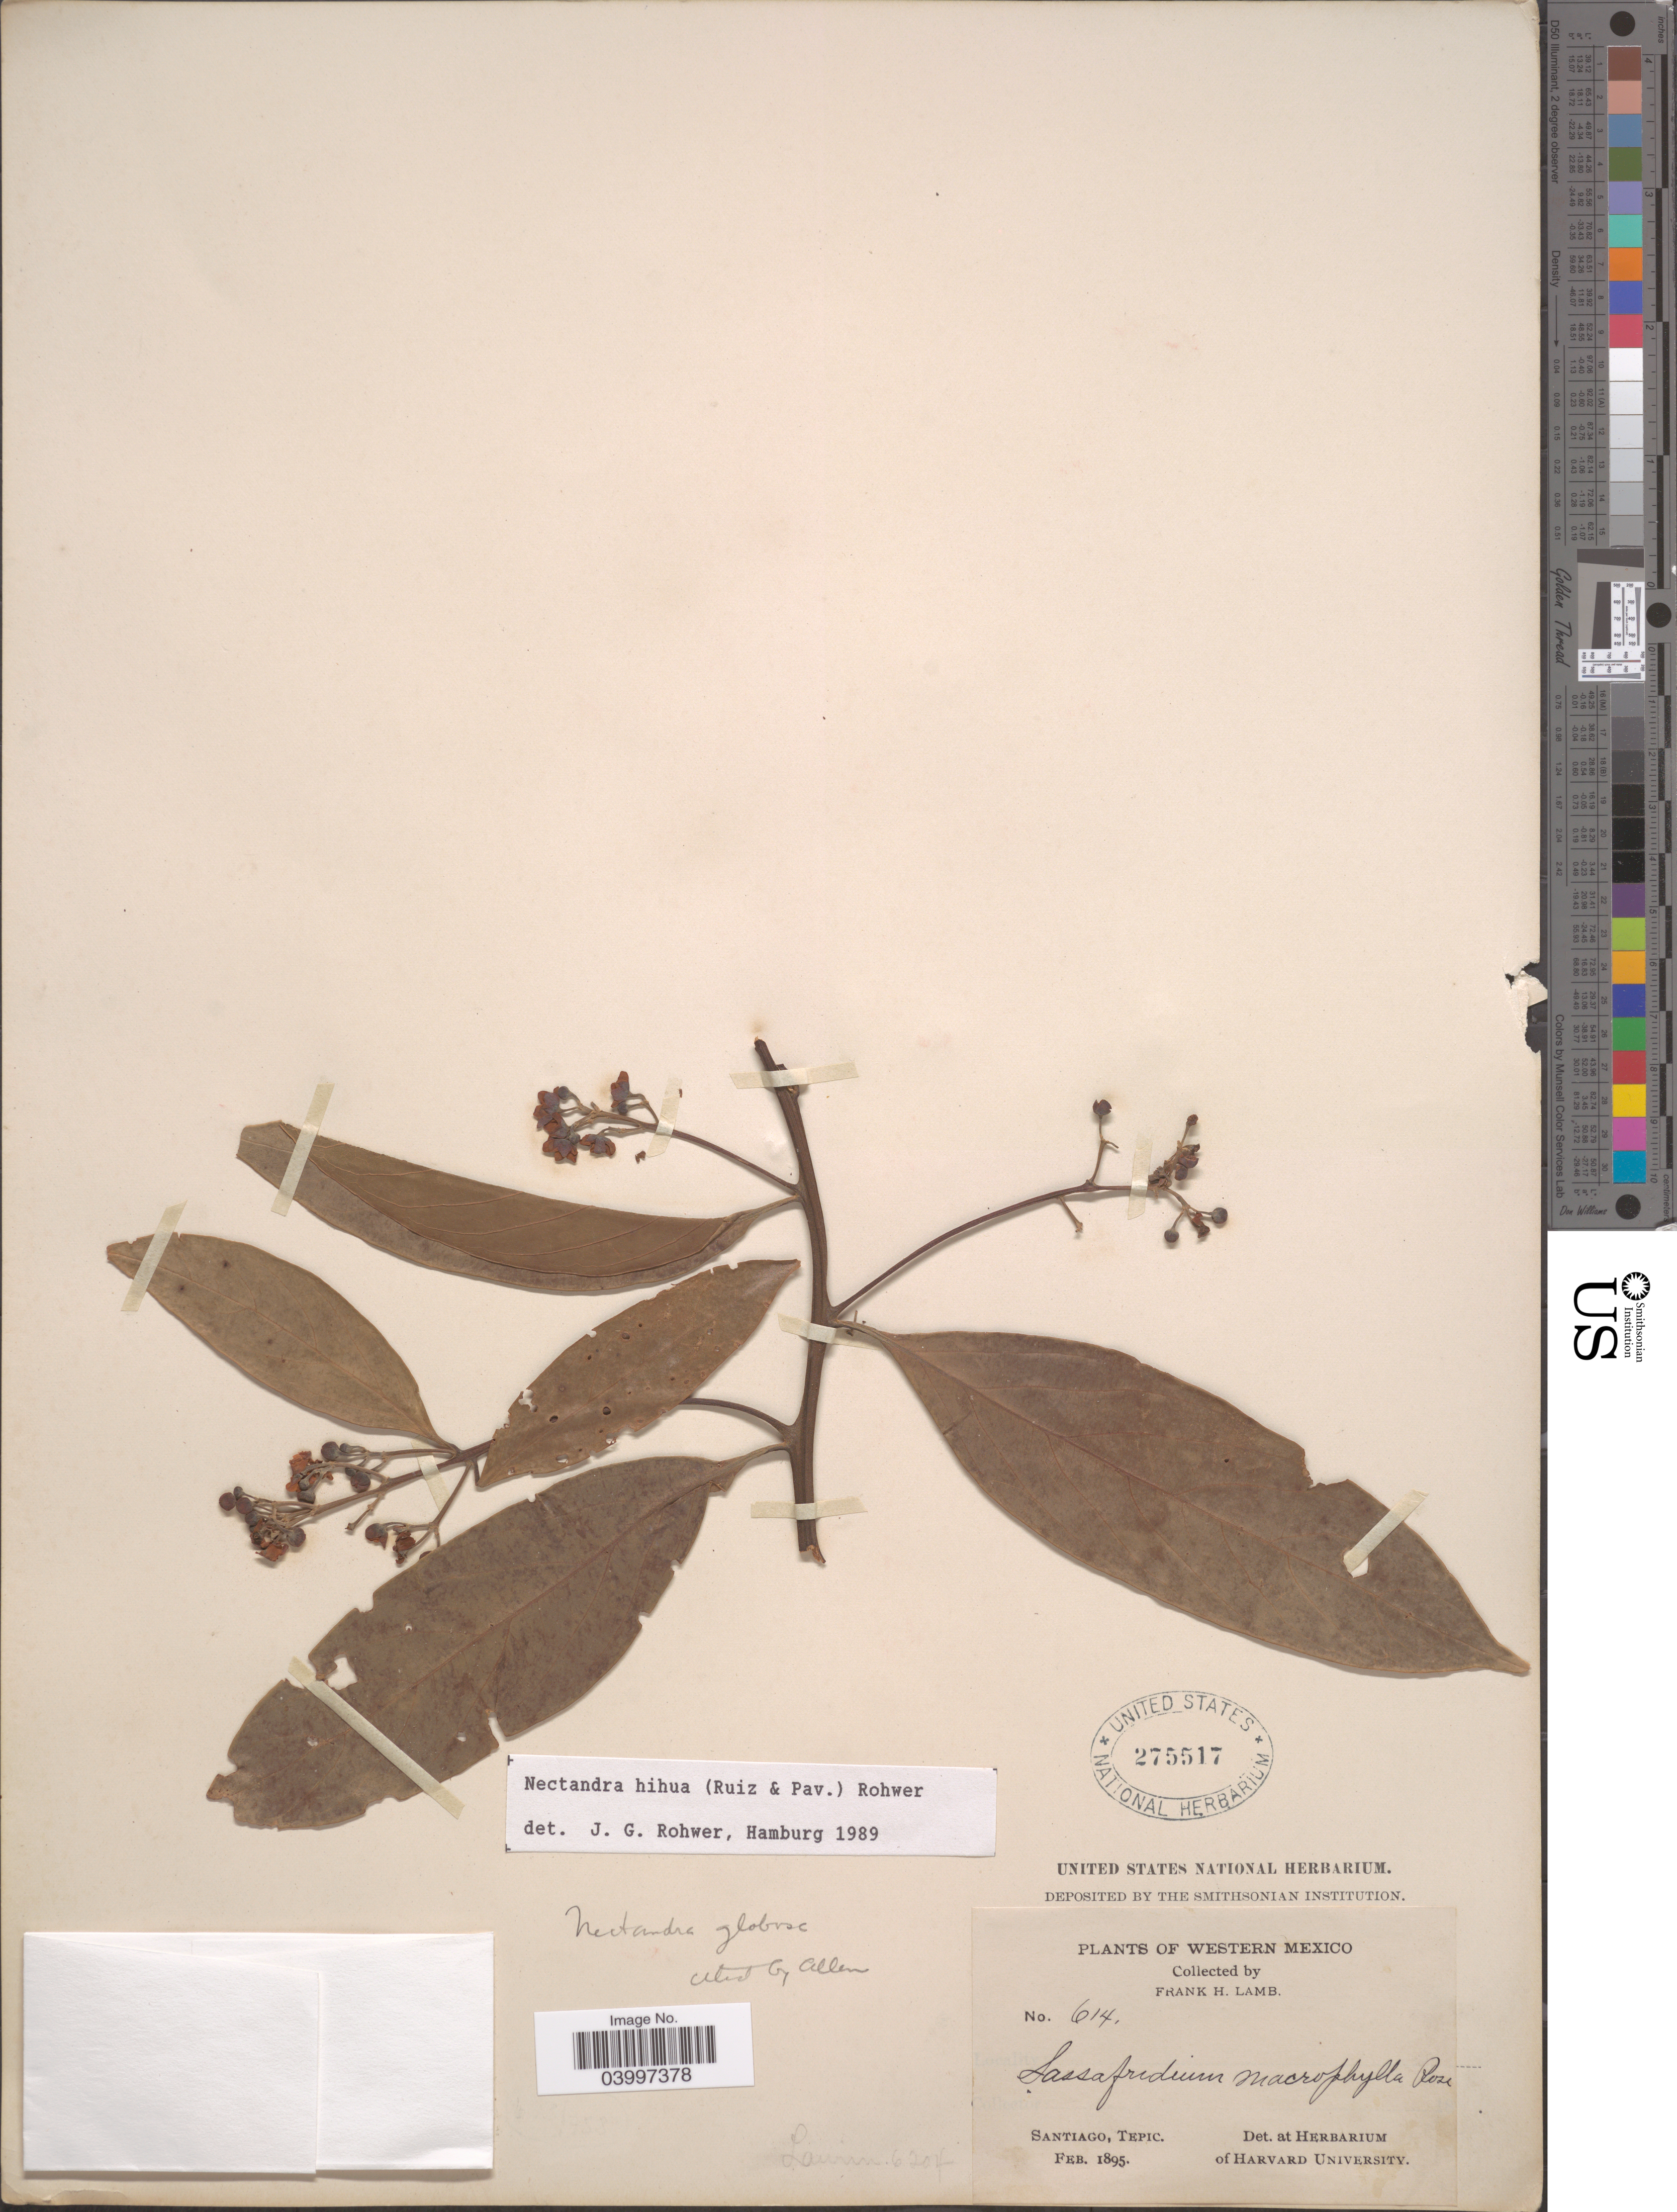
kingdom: Plantae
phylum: Tracheophyta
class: Magnoliopsida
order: Laurales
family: Lauraceae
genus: Nectandra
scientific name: Nectandra hihua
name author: (Ruiz & Pav.) Rohwer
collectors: F. H. Lamb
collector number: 614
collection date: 1895-02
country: Mexico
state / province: Nayarit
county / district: Santiago Ixcuintla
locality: Santiago [Santiago Ixcuintla], Tepic [now Nayarit].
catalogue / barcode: US 275517